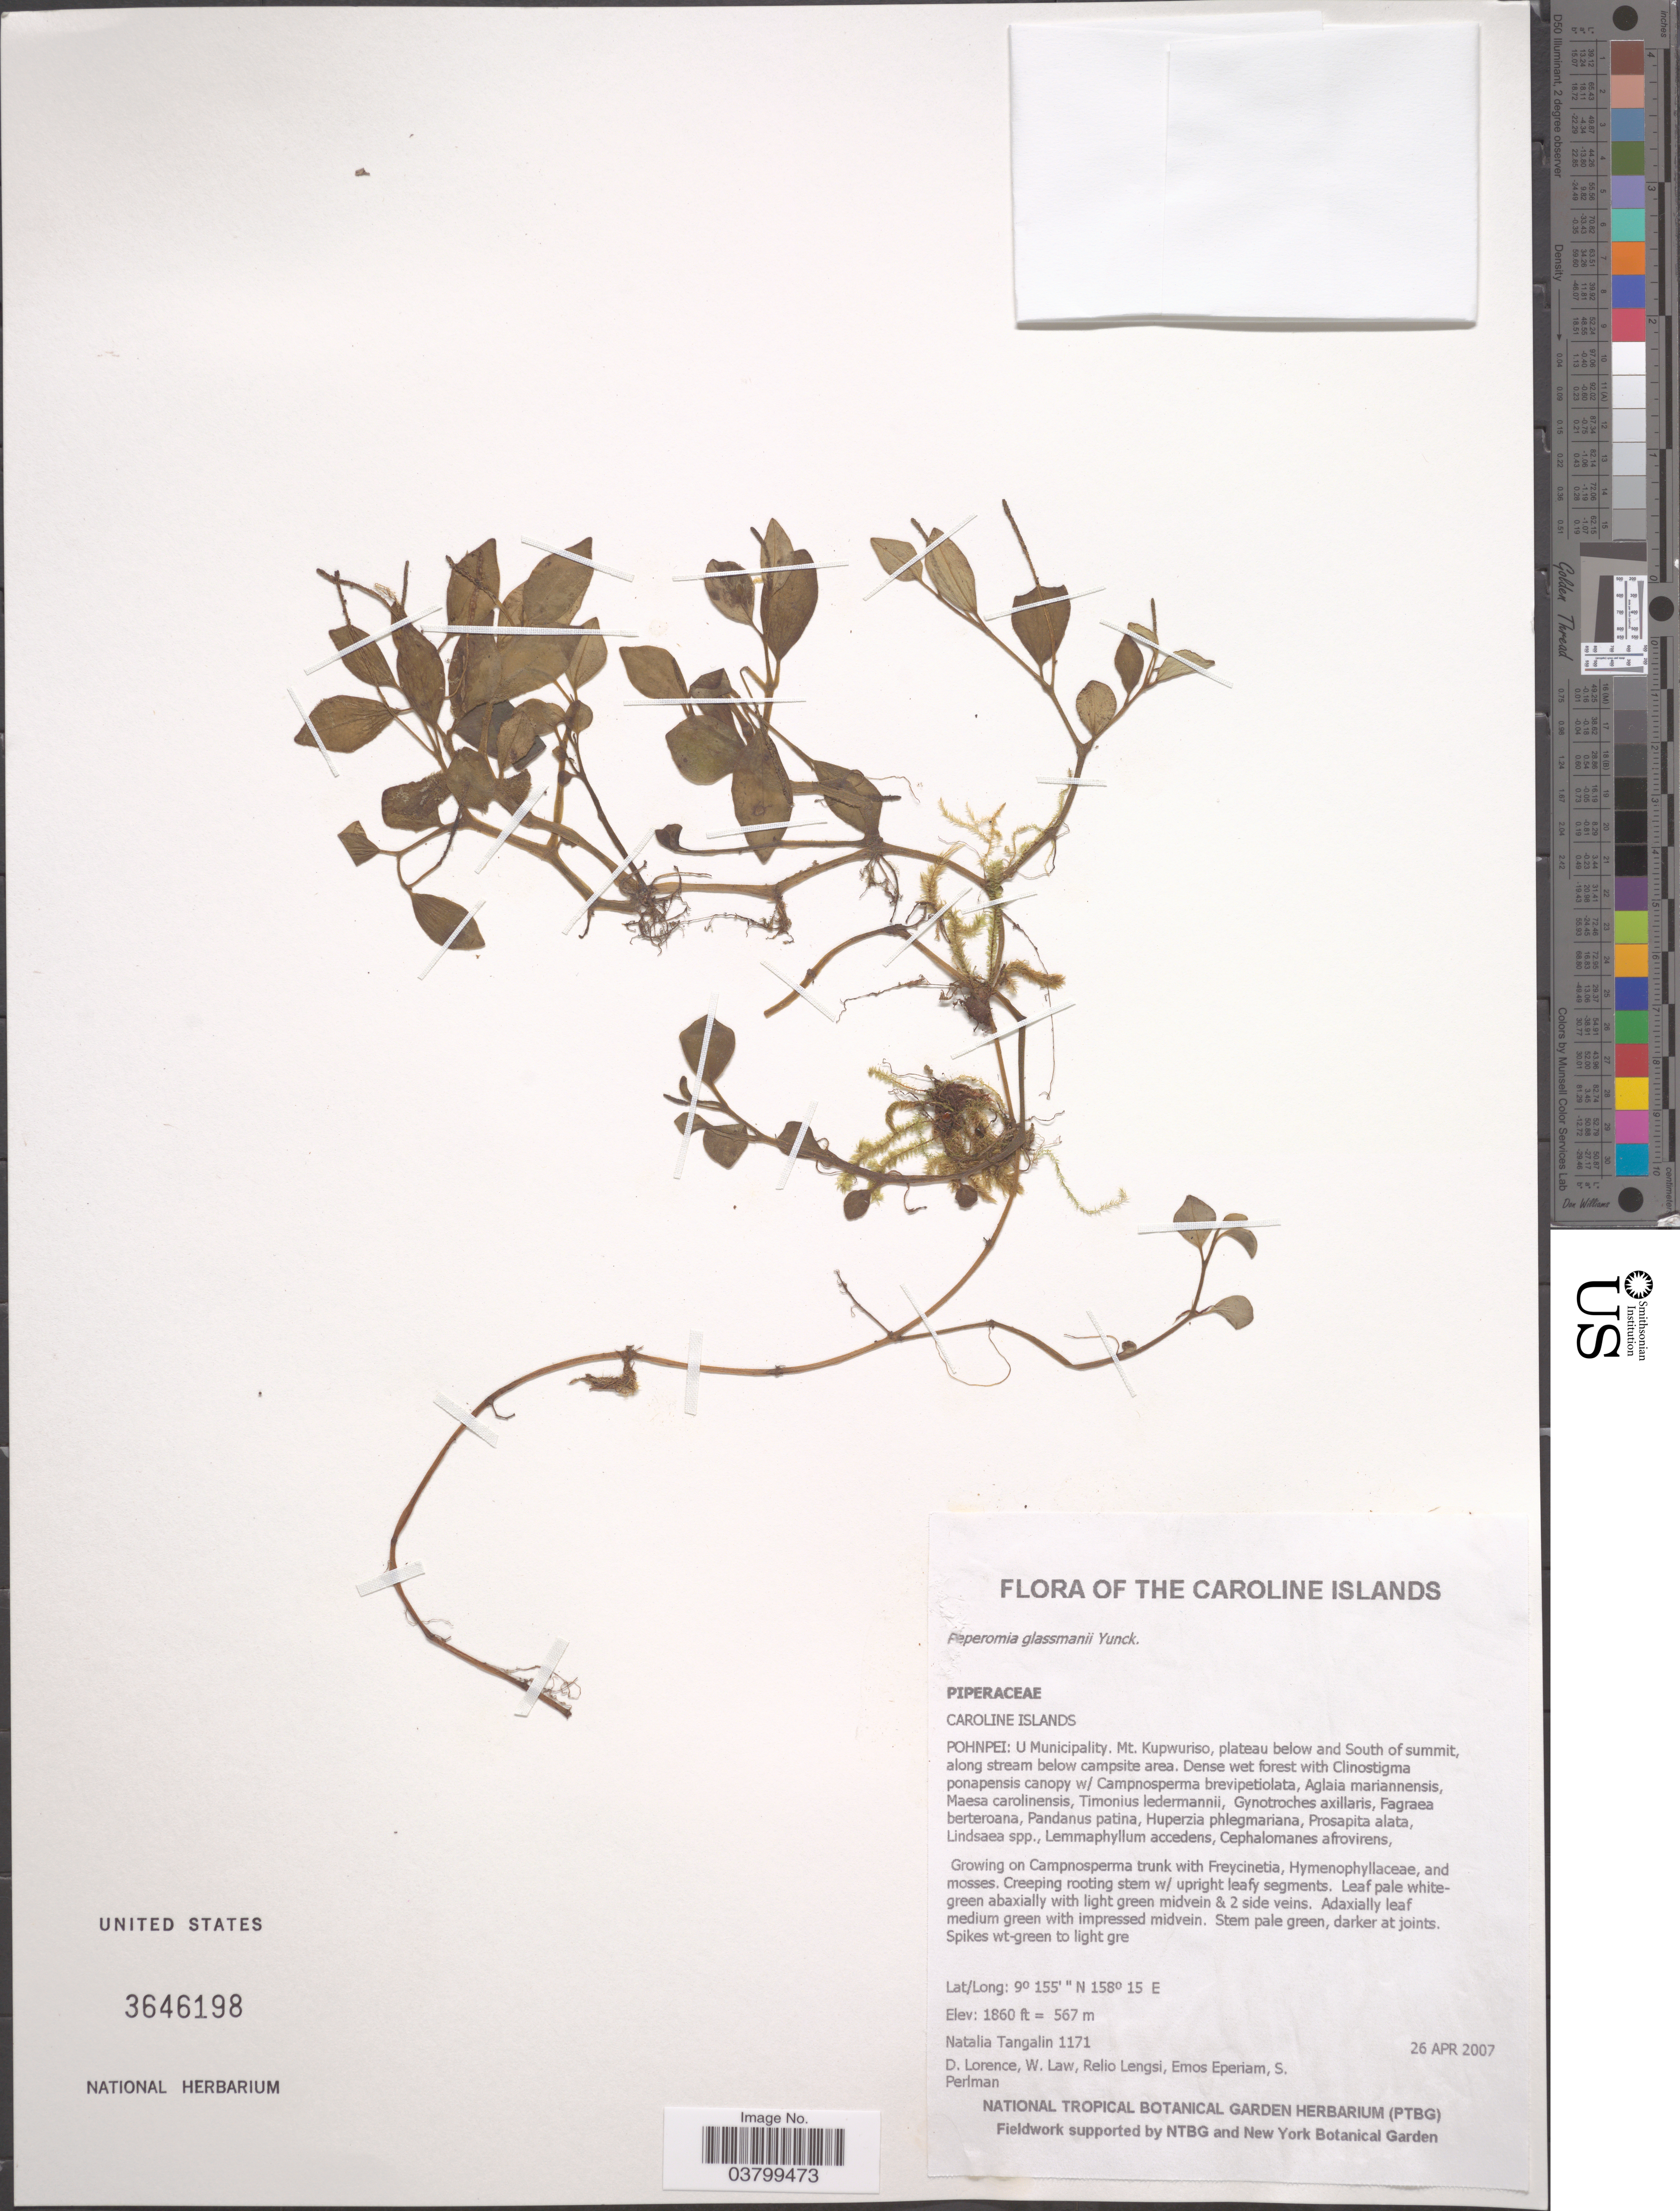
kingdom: Plantae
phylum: Tracheophyta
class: Magnoliopsida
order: Piperales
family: Piperaceae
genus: Peperomia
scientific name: Peperomia glassmanii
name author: Yunck.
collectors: N. Tangalin, D. Lorence, W. Law, R. Lengsi & et al.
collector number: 1171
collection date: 2007-04-26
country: Micronesia, Federated States of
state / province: Pohnpei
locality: The Caroline Islands. Pohnpei: U Municipality. Mt. Kupwuriso, plateau below and South of summit, along stream below campsite area.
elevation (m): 567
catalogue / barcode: US 3646198